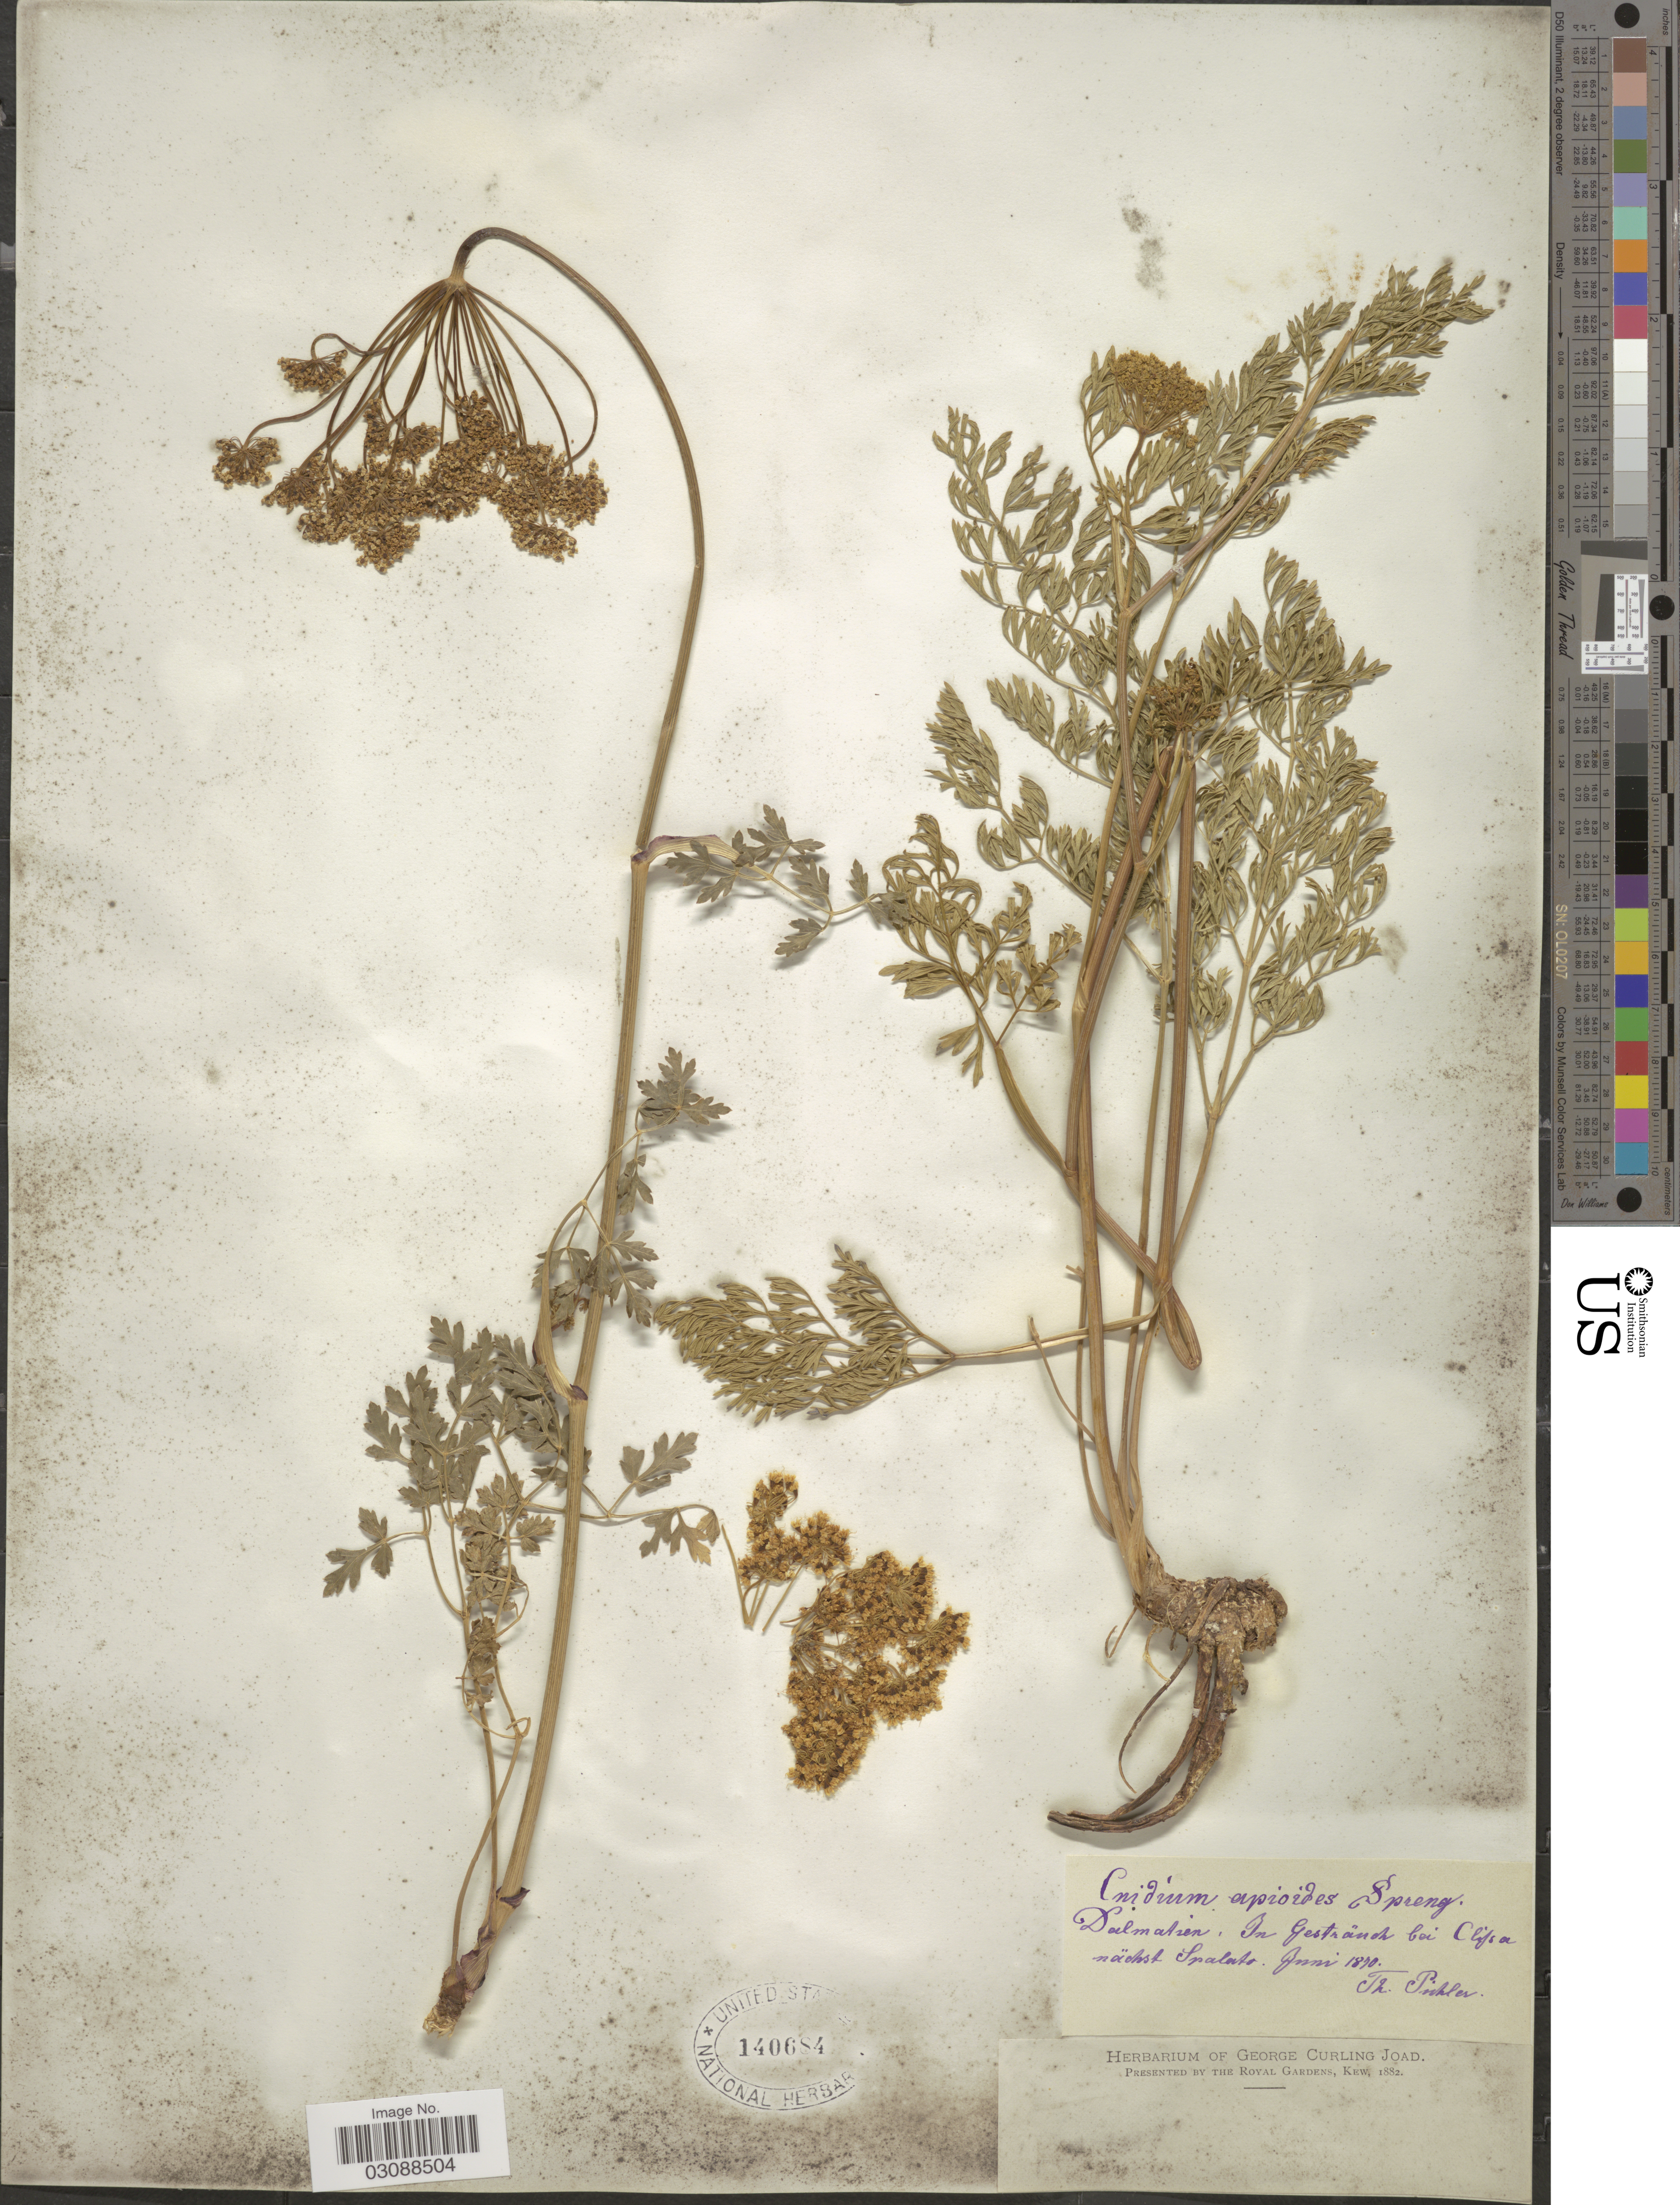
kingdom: Plantae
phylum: Tracheophyta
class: Magnoliopsida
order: Apiales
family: Apiaceae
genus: Cnidium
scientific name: Cnidium apioides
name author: (Lam.) Spreng.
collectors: T. Pichler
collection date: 1870-06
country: Croatia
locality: Dalmatien. In Gesträndh bei Clissa nächst Spalato.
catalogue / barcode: US 140684